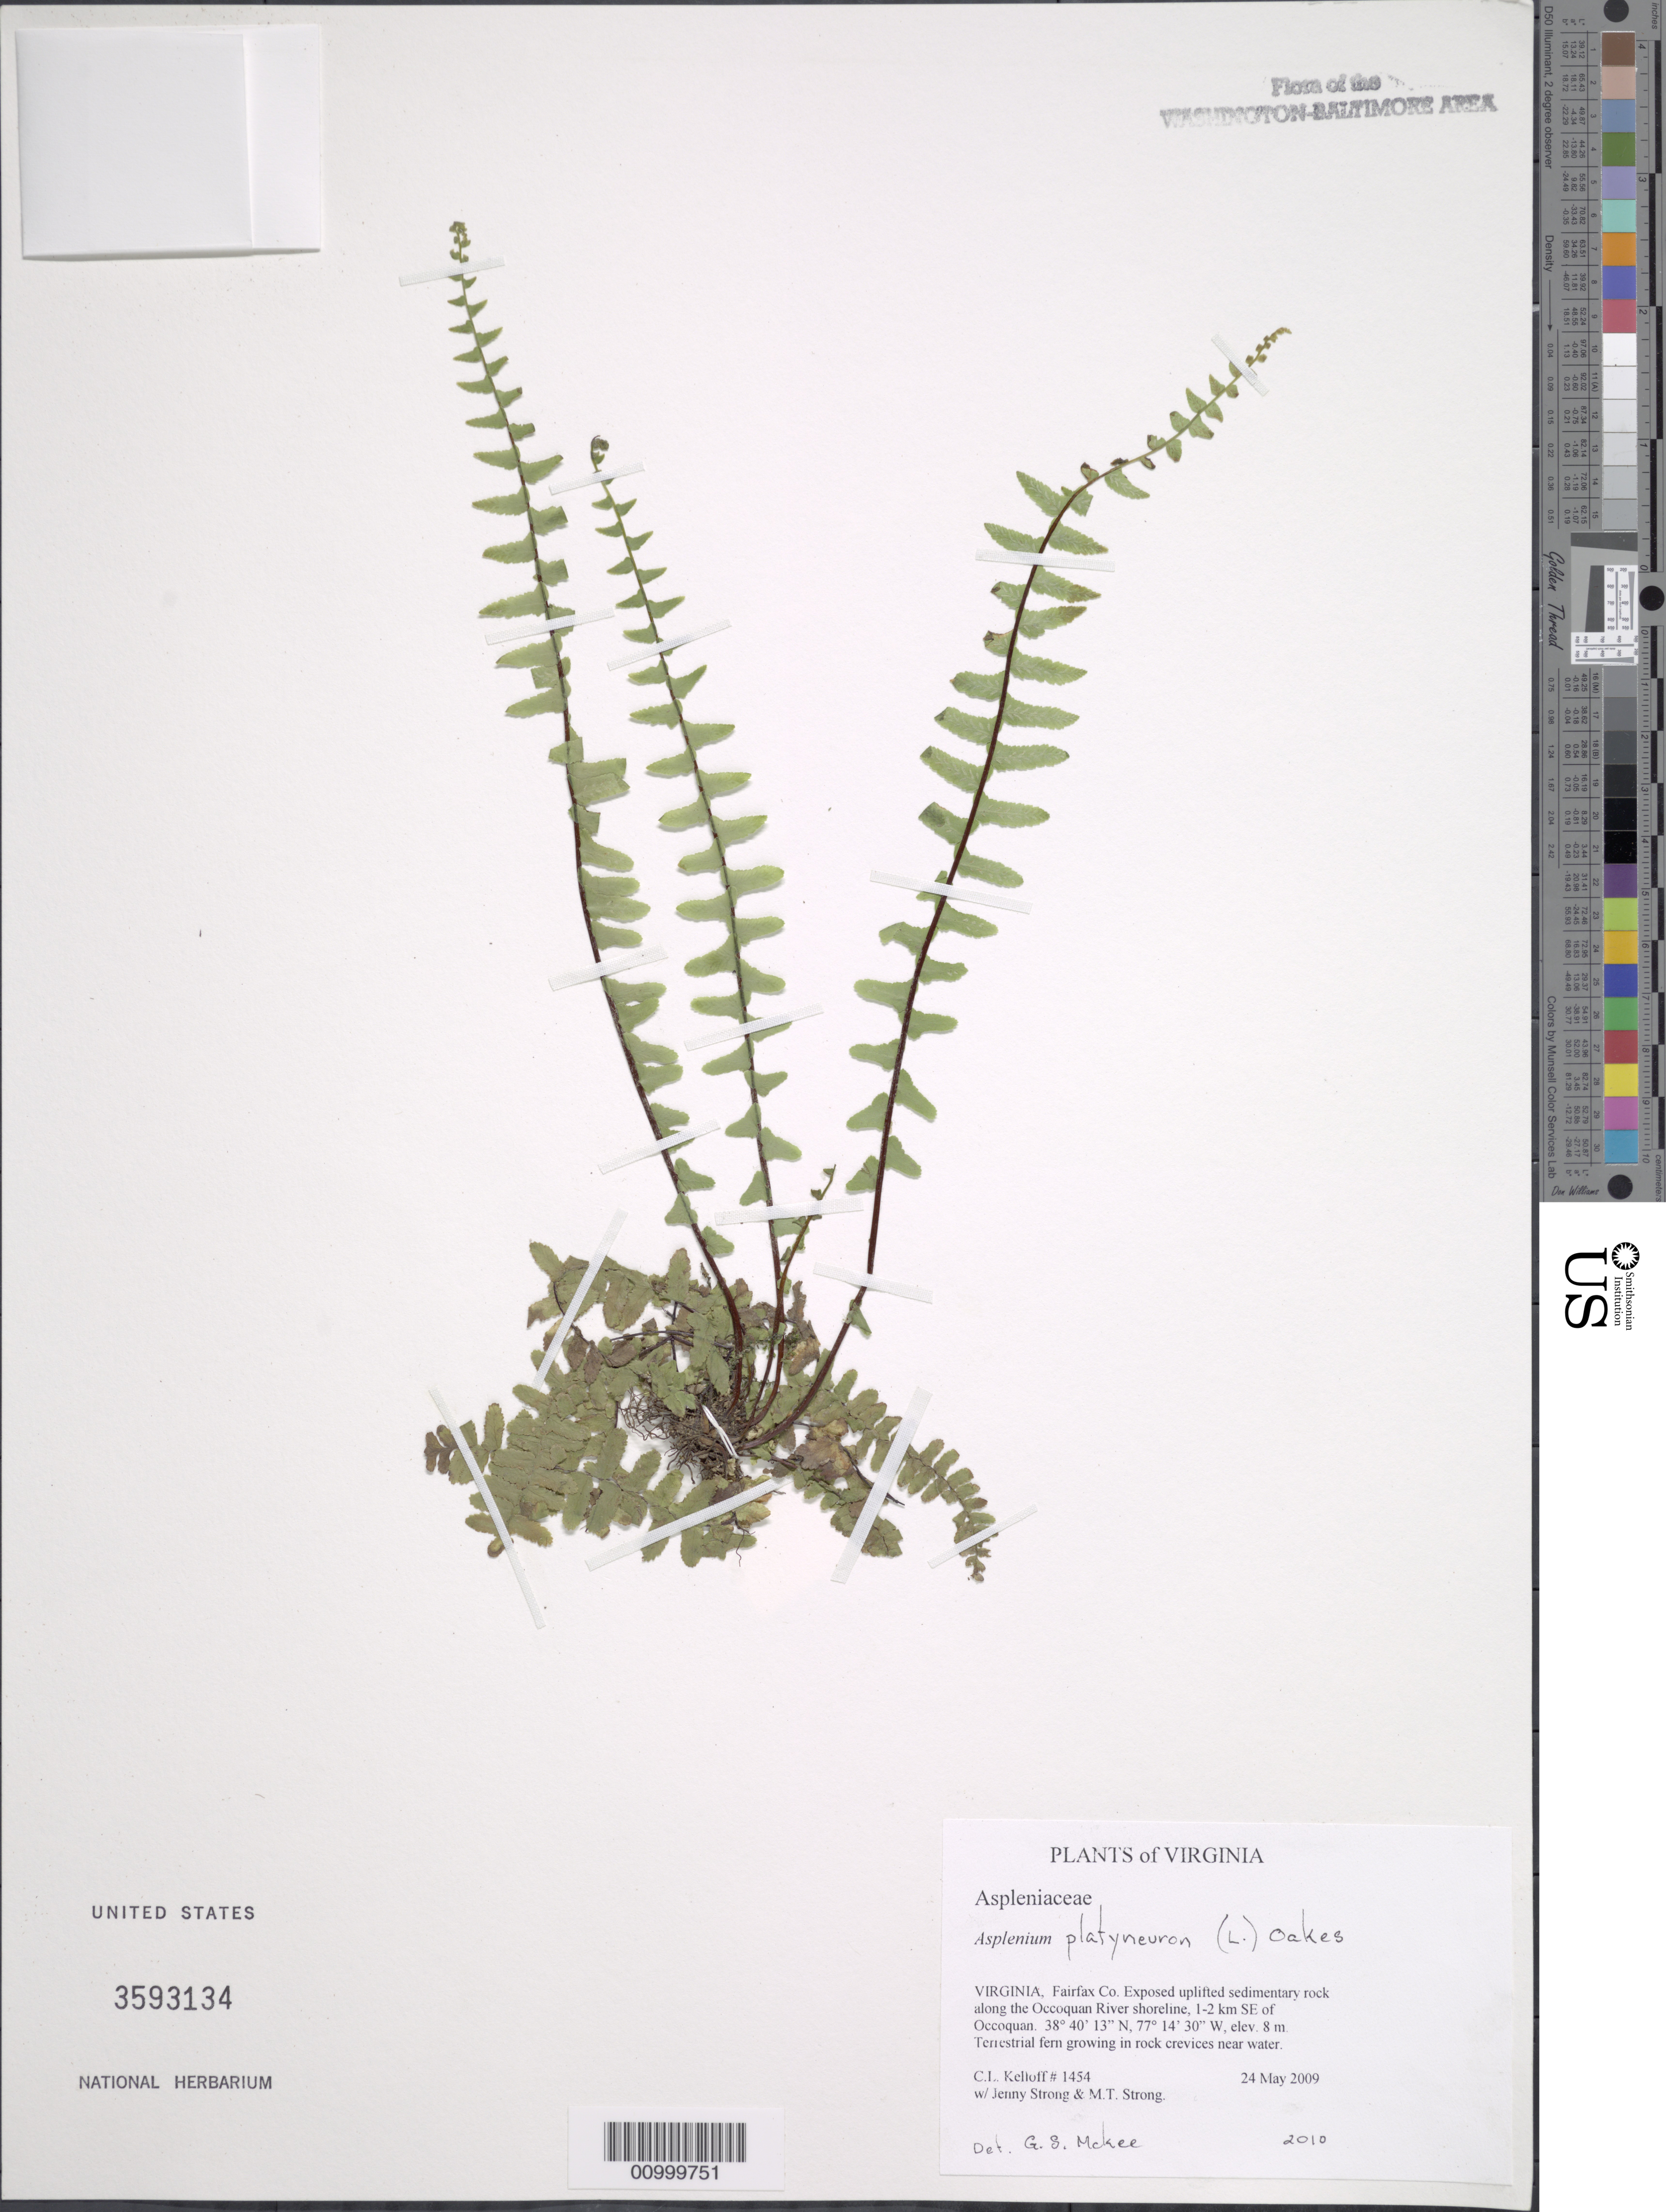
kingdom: Plantae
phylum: Tracheophyta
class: Polypodiopsida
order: Polypodiales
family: Aspleniaceae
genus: Asplenium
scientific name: Asplenium platyneuron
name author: (L.) Britton, Stearns & Poggenb.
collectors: C. L. Kelloff, J. L. Strong & M. T. Strong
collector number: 1453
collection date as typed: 24 May 2009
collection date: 2009-05-24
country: United States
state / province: Virginia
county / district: Fairfax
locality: Along the Occoquan River shoreline, 1-2 km SE of Occoquan.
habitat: Exposed uplifted sedimentary rock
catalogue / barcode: US 3593134